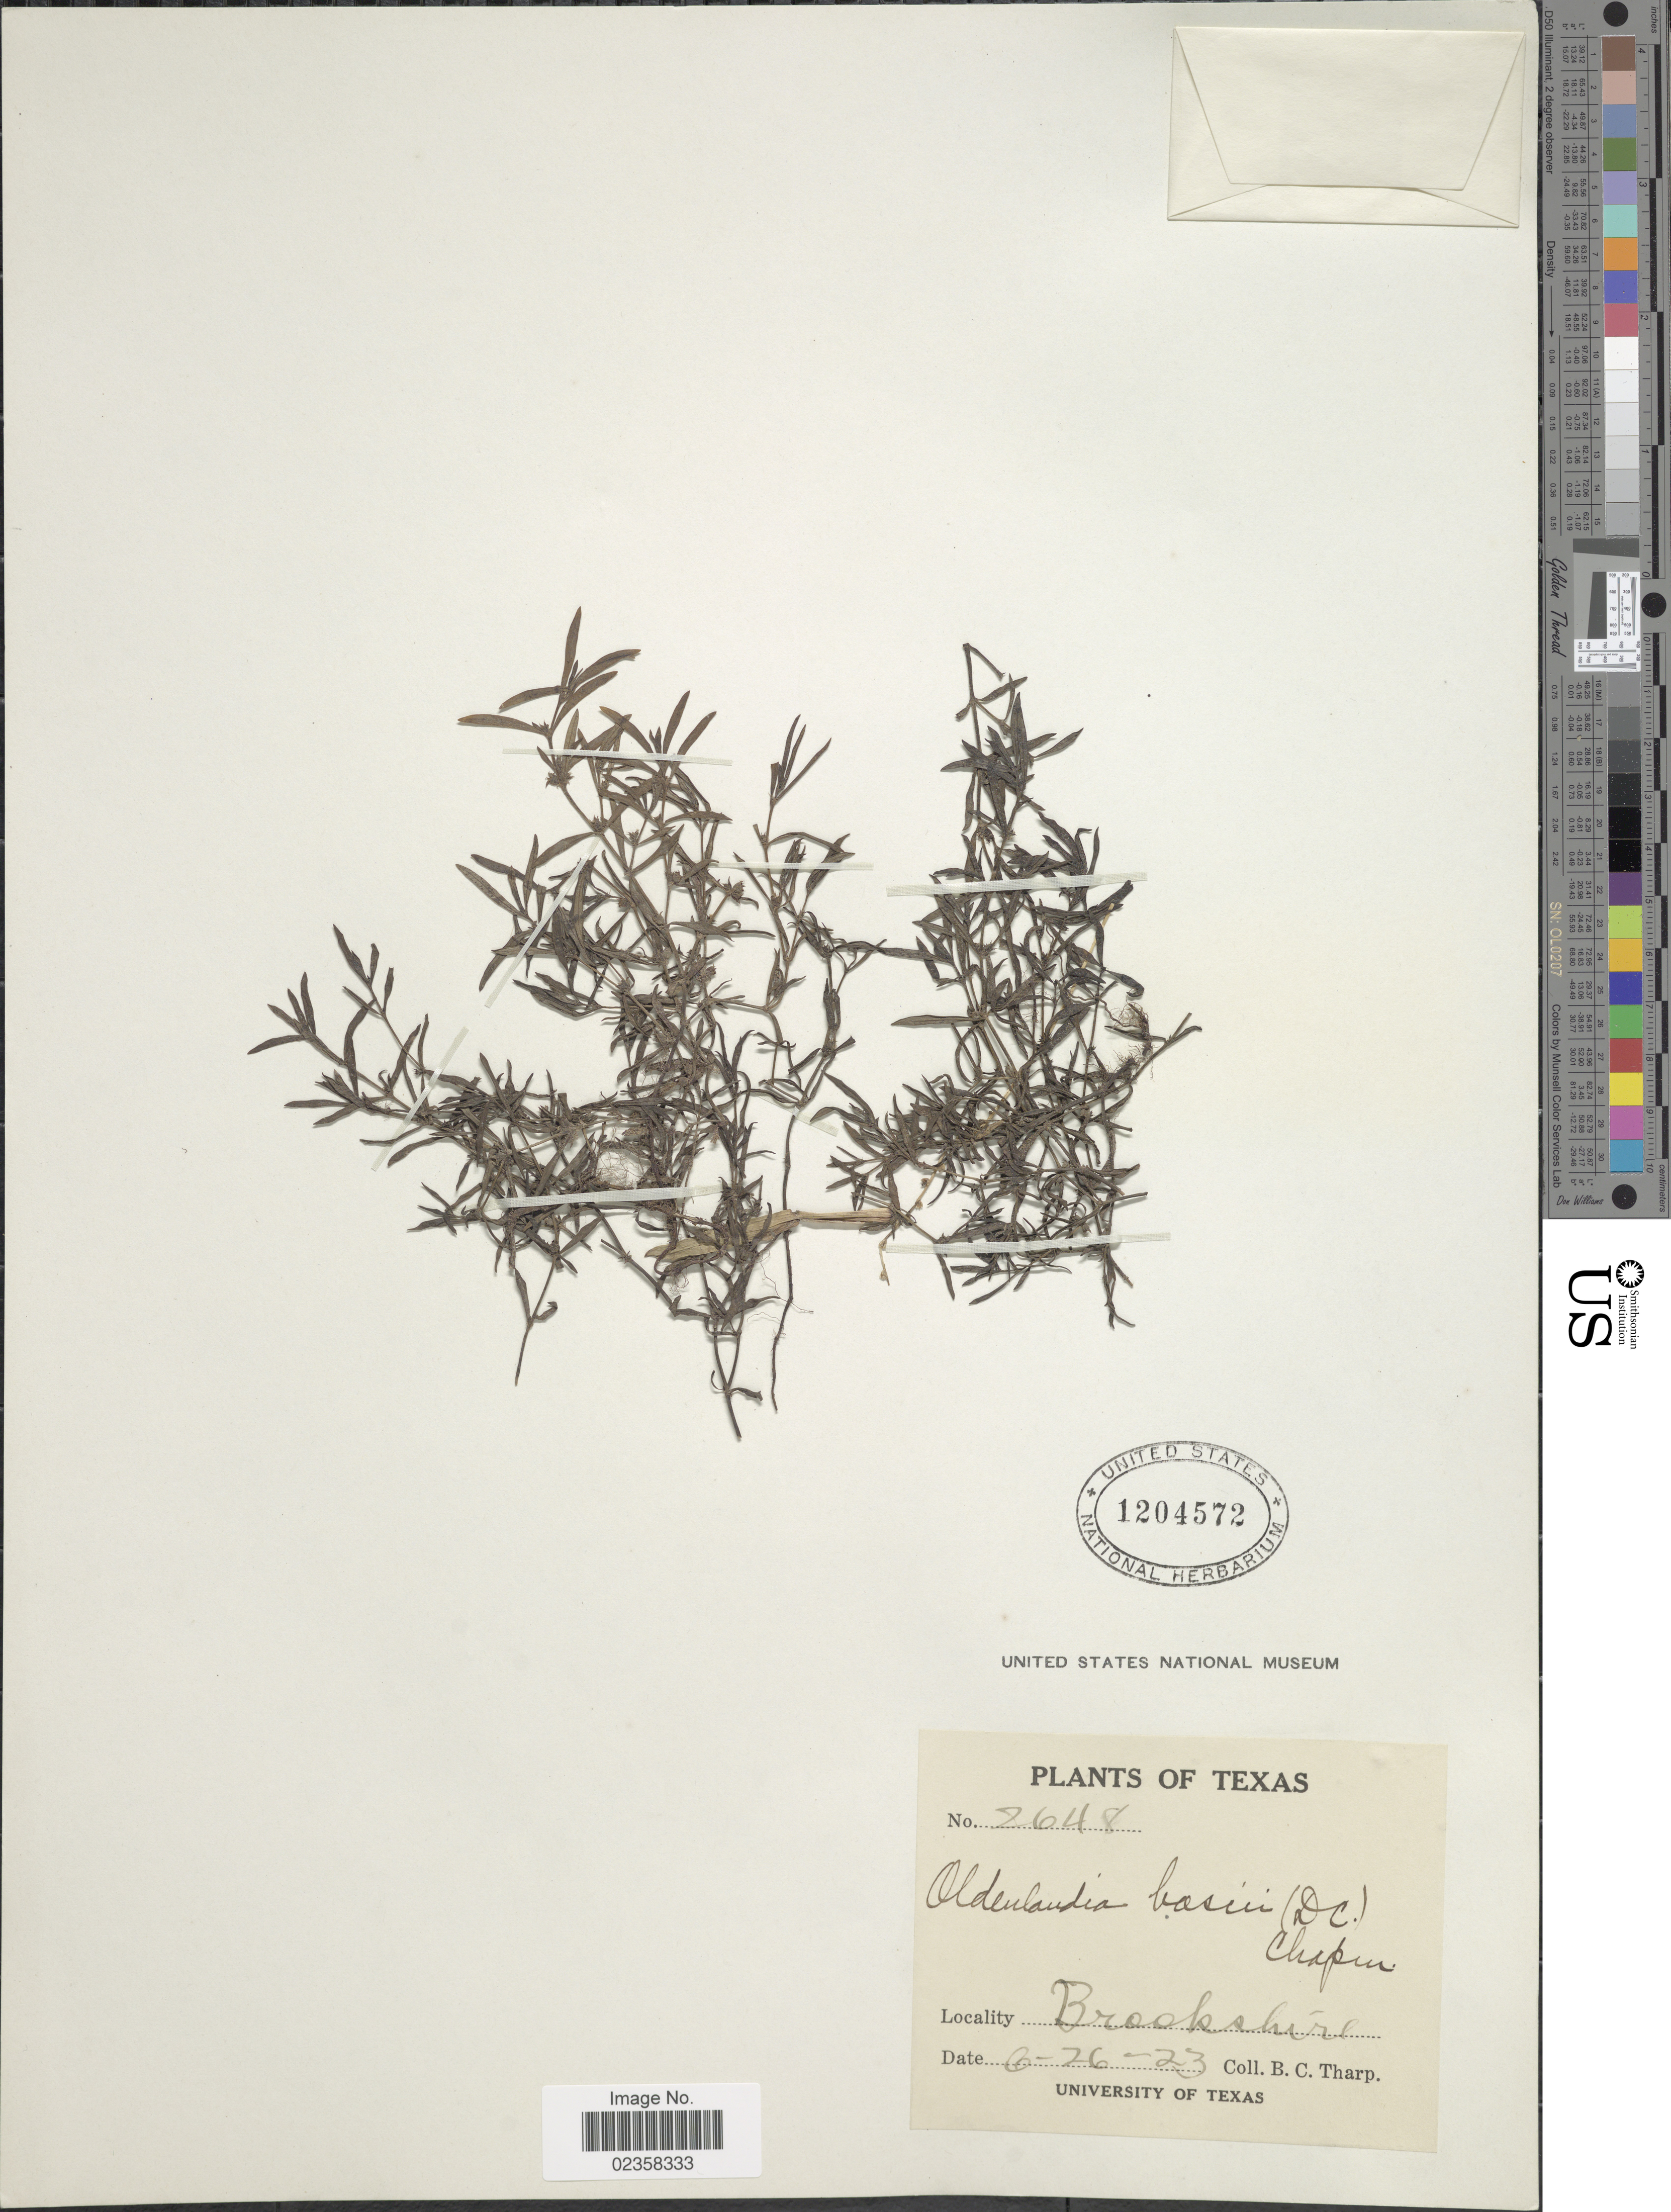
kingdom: Plantae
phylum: Tracheophyta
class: Magnoliopsida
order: Gentianales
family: Rubiaceae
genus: Oldenlandia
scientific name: Oldenlandia boscii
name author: (DC.) Chapm.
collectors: B. C. Tharp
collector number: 2648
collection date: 1923-06-26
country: United States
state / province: Texas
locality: Brookshire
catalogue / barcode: US 1204572